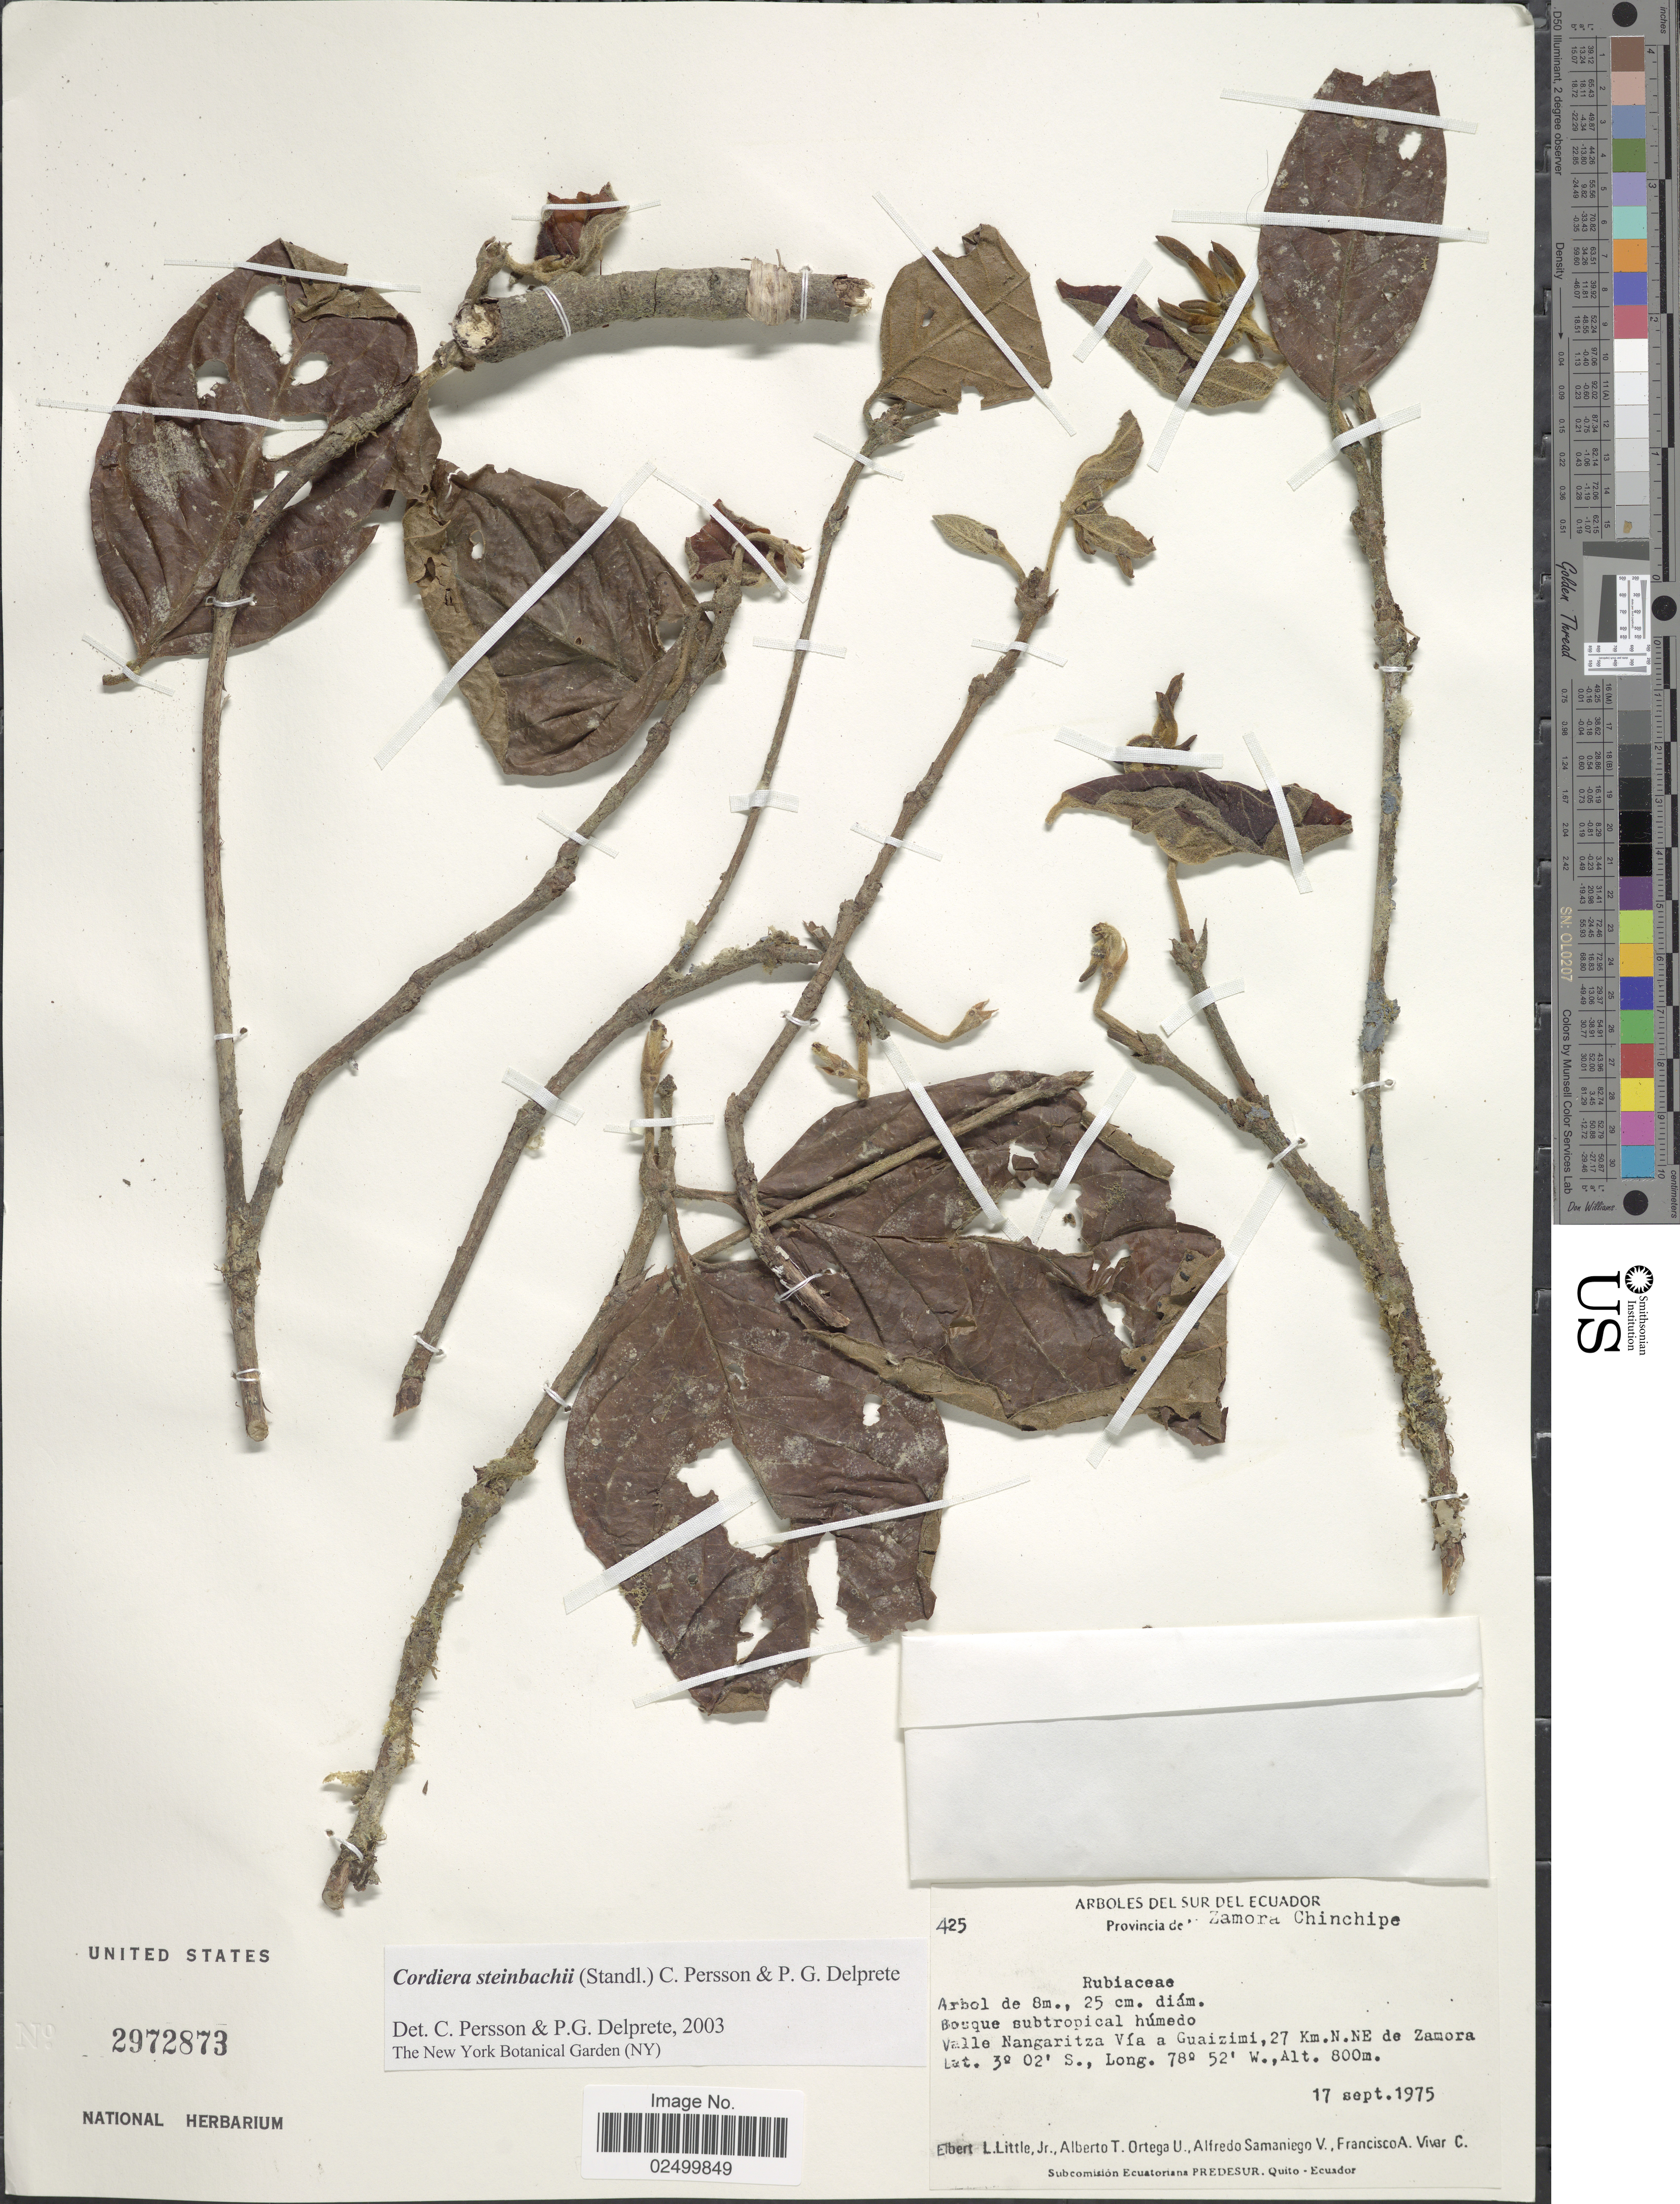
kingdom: Plantae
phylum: Tracheophyta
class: Magnoliopsida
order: Gentianales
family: Rubiaceae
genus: Cordiera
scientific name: Cordiera steinbachii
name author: C.H. Perss. & Delprete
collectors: E. L. Little, A. T. Ortega U., A. V. Samaniego & F. A. Vivar C.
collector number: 425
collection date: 1975-09-17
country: Ecuador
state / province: Zamora-Chinchipe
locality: Valle Nangaritza Via a Guaizimi, 27 Km. N.N.E. de Zamora.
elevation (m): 800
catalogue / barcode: US 2972873